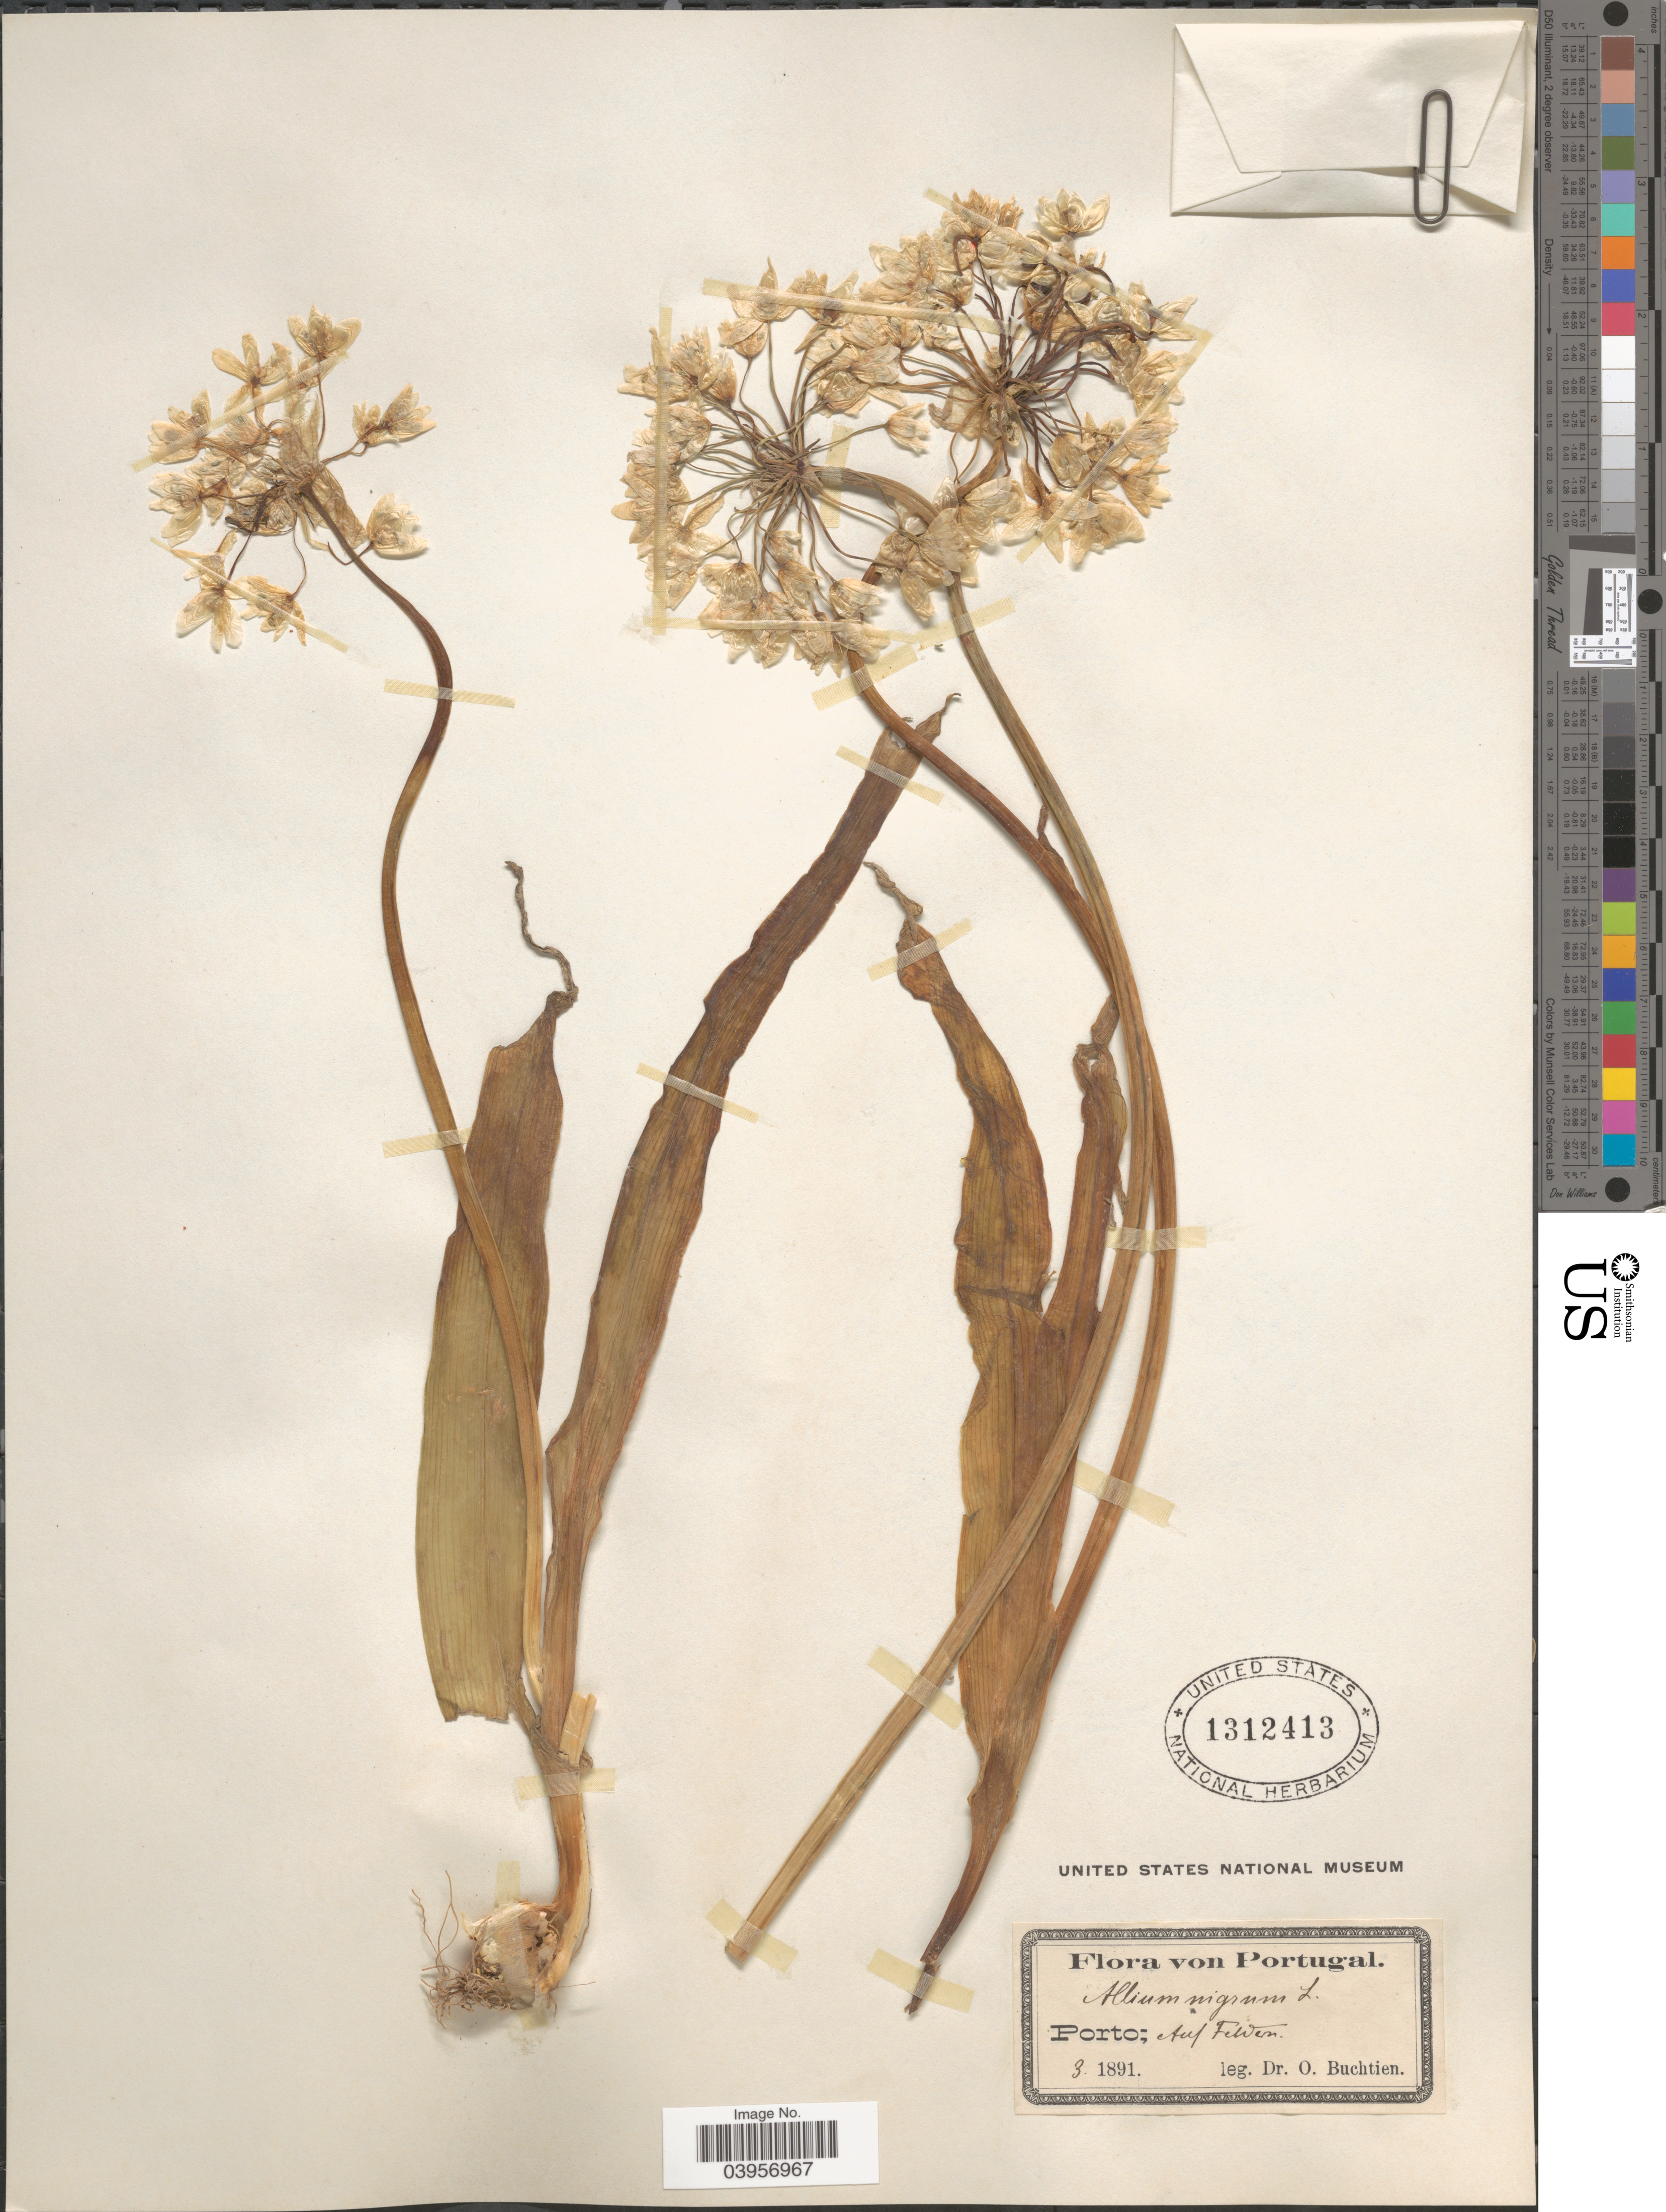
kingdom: Plantae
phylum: Tracheophyta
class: Liliopsida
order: Asparagales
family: Amaryllidaceae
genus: Allium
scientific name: Allium nigrum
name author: L.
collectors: O. Buchtien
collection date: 1891-03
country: Portugal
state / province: Porto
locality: Auf Felden.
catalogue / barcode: US 1312413